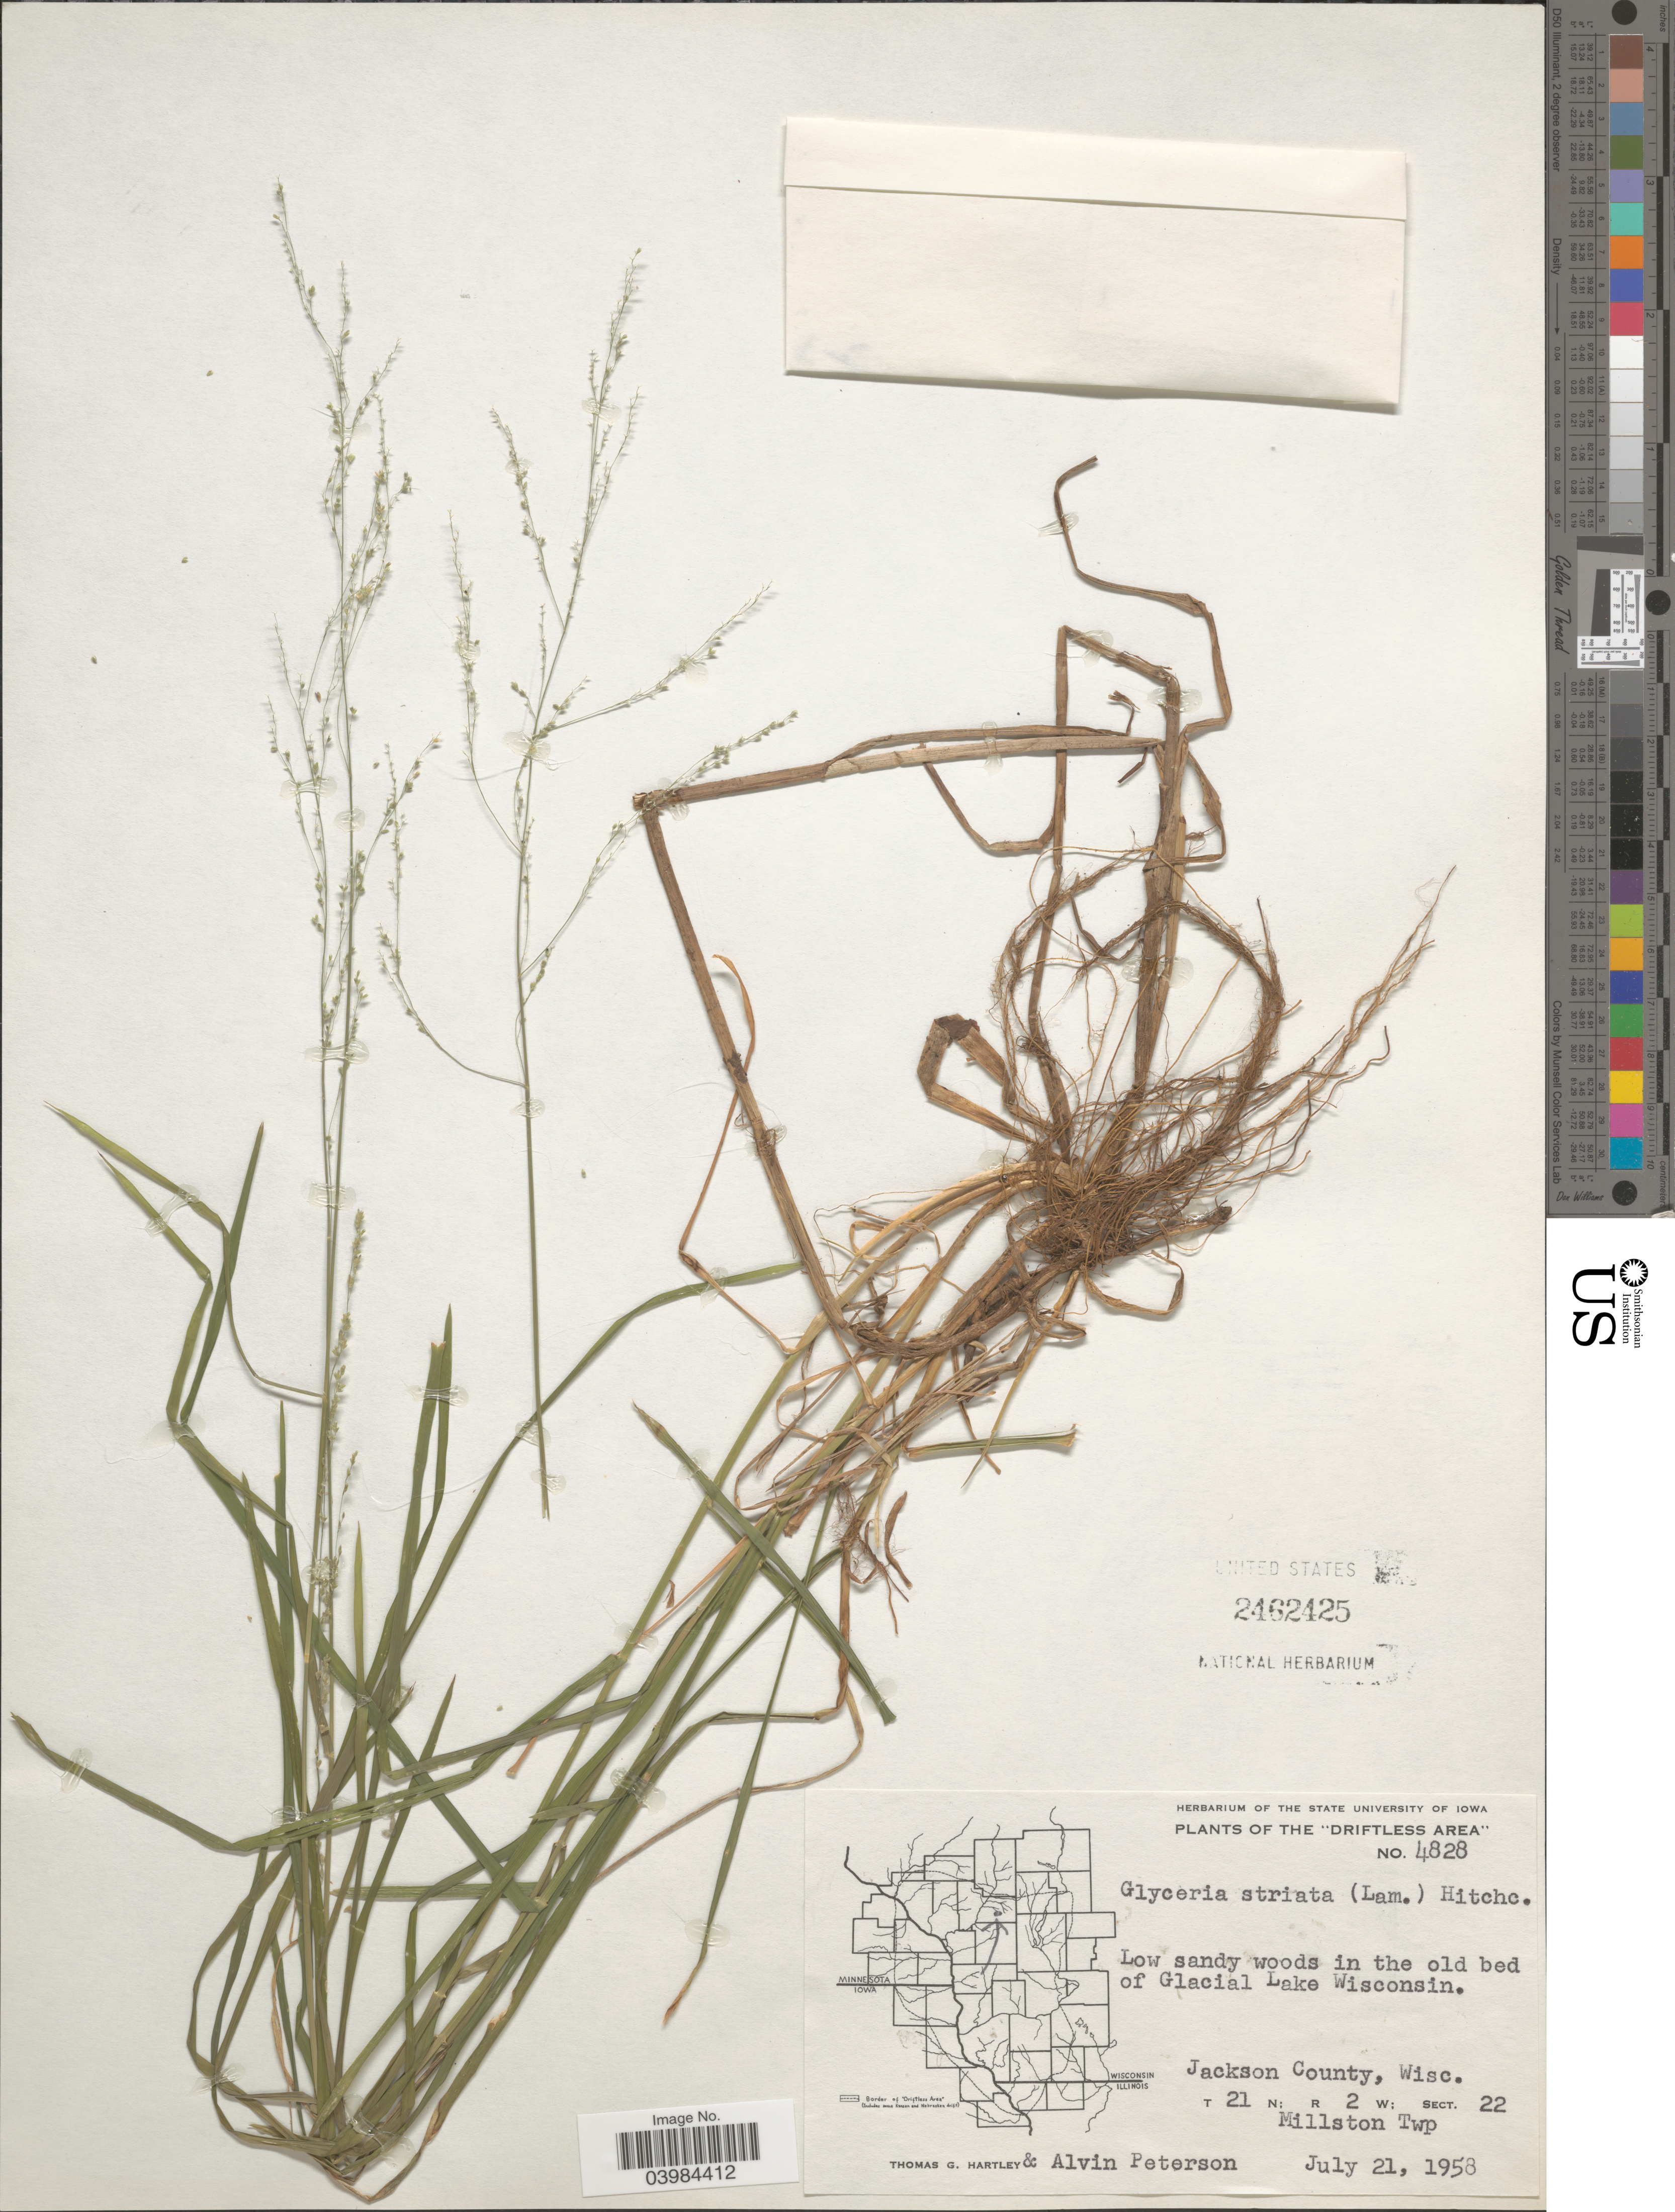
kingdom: Plantae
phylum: Tracheophyta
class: Liliopsida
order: Poales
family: Poaceae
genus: Glyceria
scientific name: Glyceria striata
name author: (Lam.) Hitchc.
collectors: T. G. Hartley & A. M. Peterson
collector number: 4828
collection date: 1958-07-21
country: United States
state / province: Wisconsin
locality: The "Driftless Area". In the old bed of Glacial Lake Wisconsin. Jackson County. T 21 N; R 2 W; Sect. 22. Millston Twp.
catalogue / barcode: US 2462425